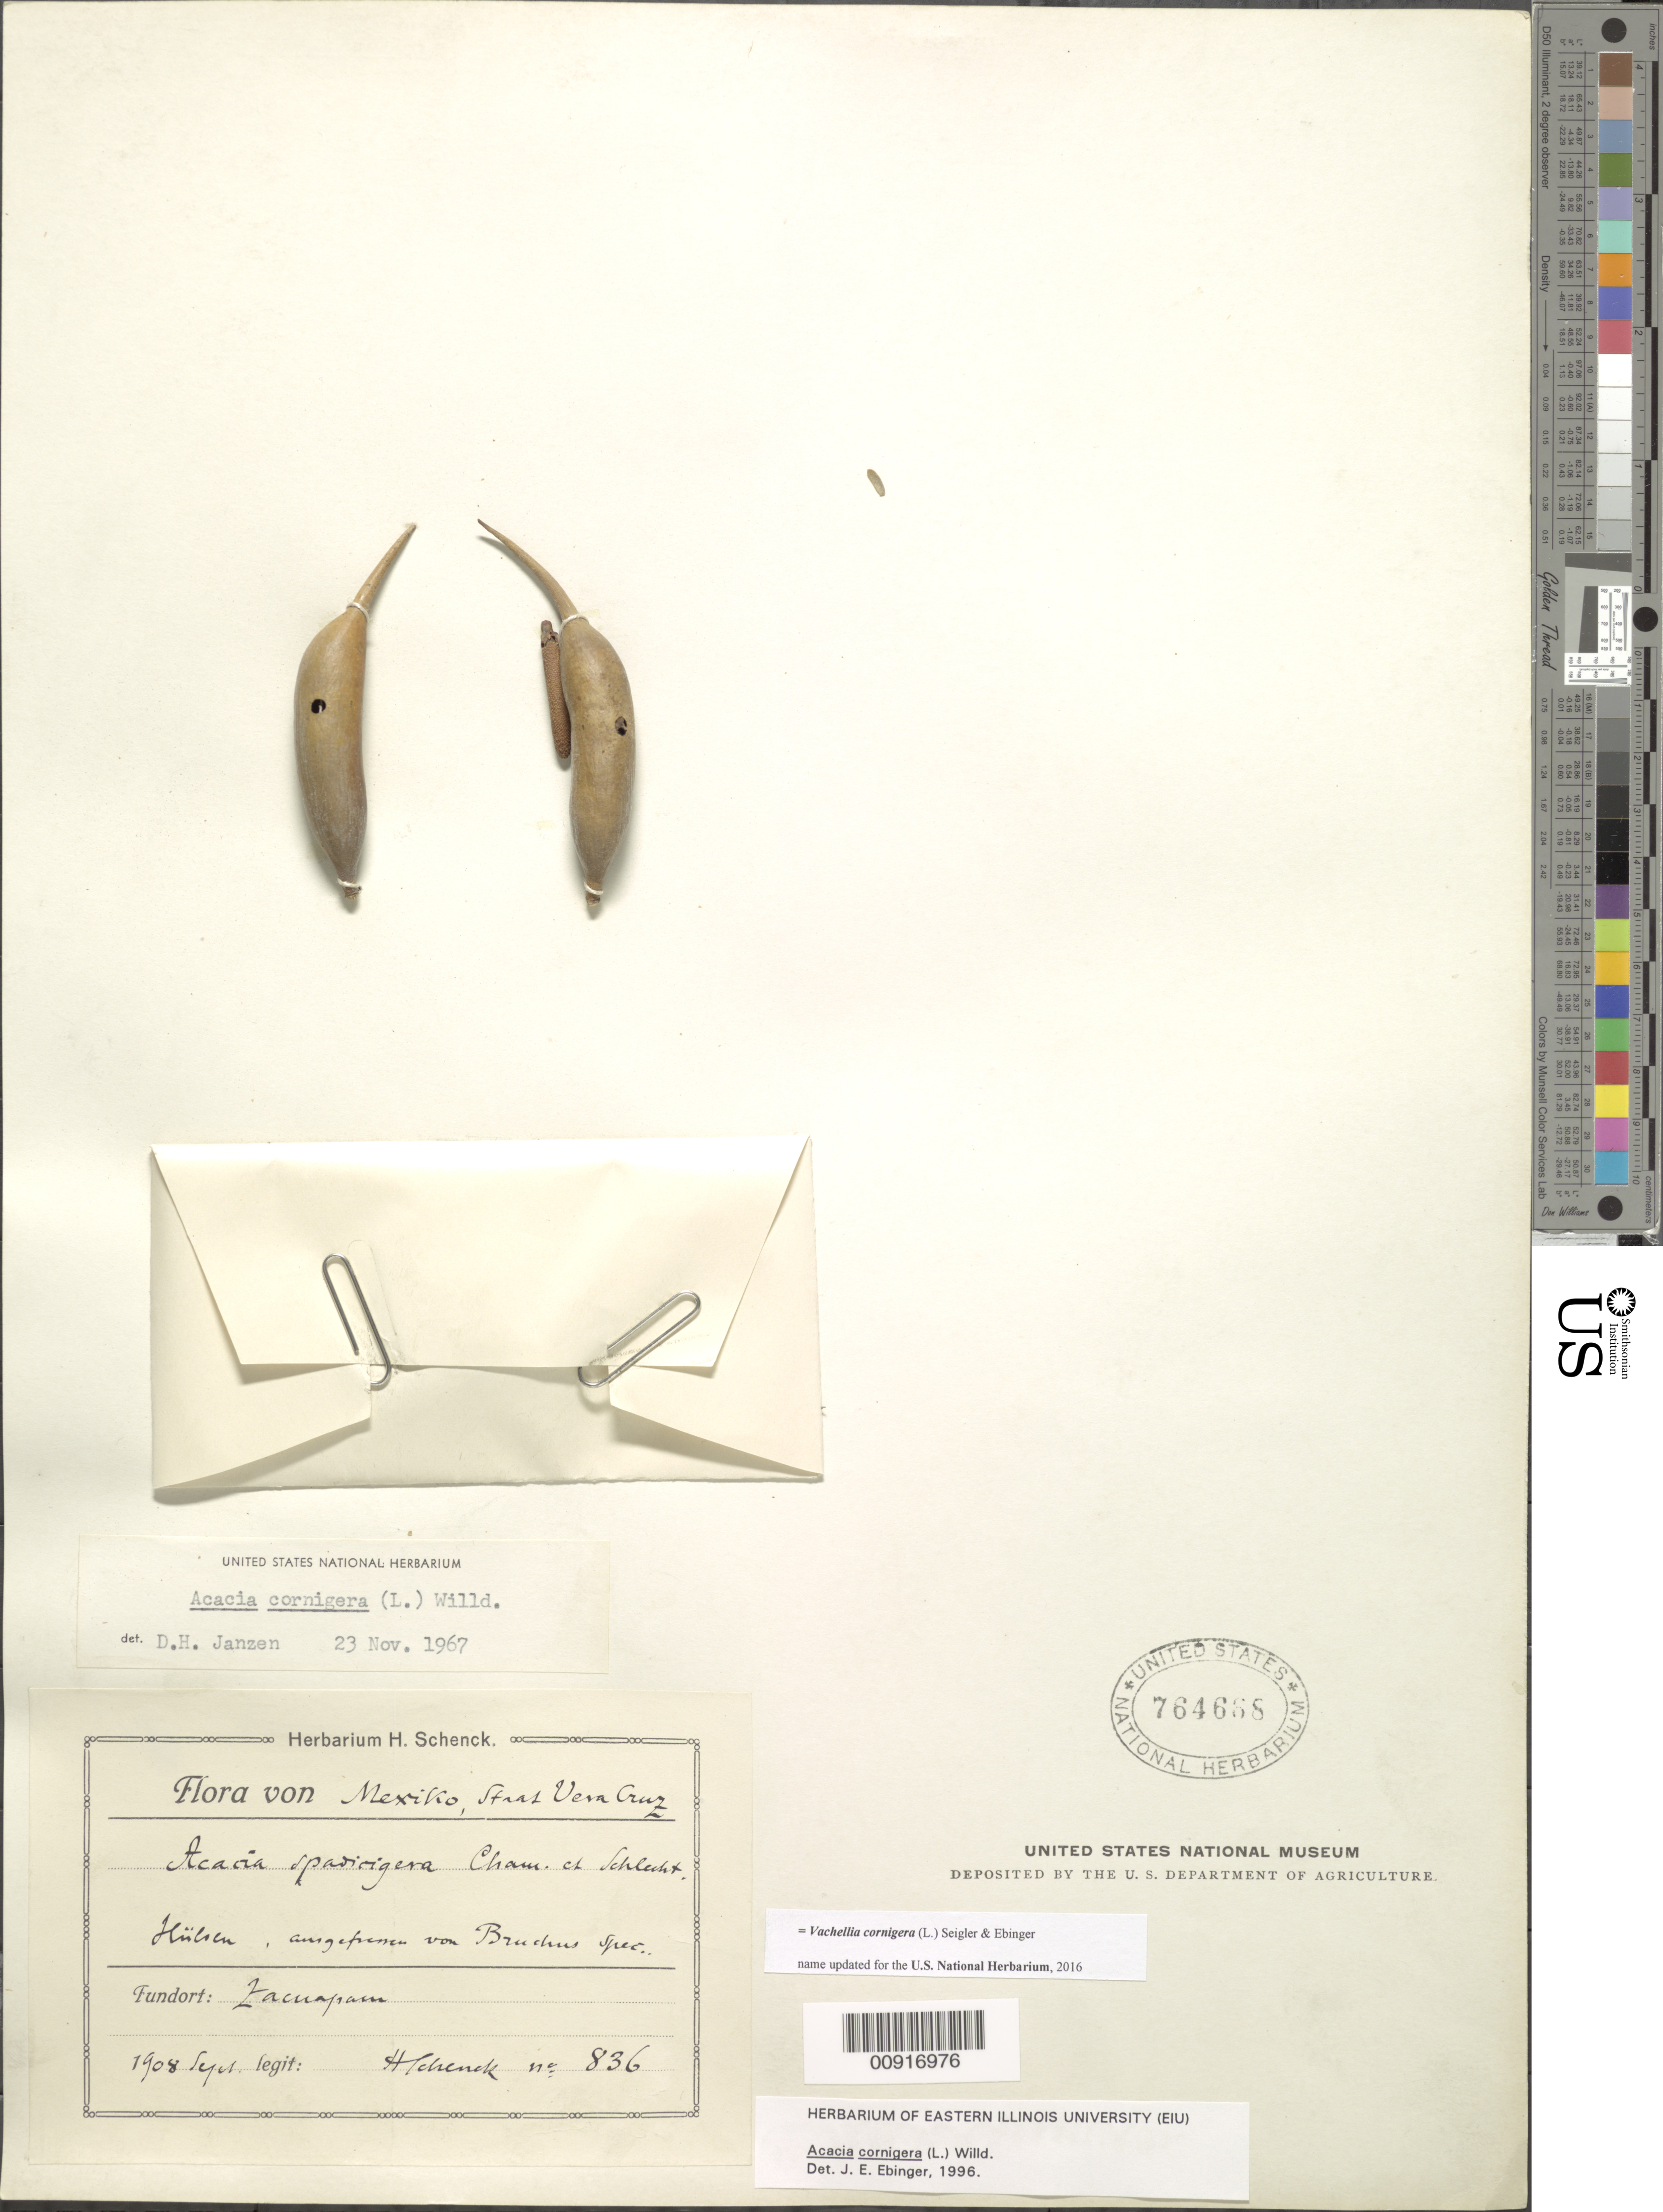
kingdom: Plantae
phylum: Tracheophyta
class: Magnoliopsida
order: Fabales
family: Fabaceae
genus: Vachellia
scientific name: Vachellia cornigera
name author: (L.) Seigler & Ebinger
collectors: H. Schenck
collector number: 836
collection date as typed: Sep 1908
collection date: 1908-09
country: Mexico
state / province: Veracruz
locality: Estado de Veracruz, Zacuapam.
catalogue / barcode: US 764668